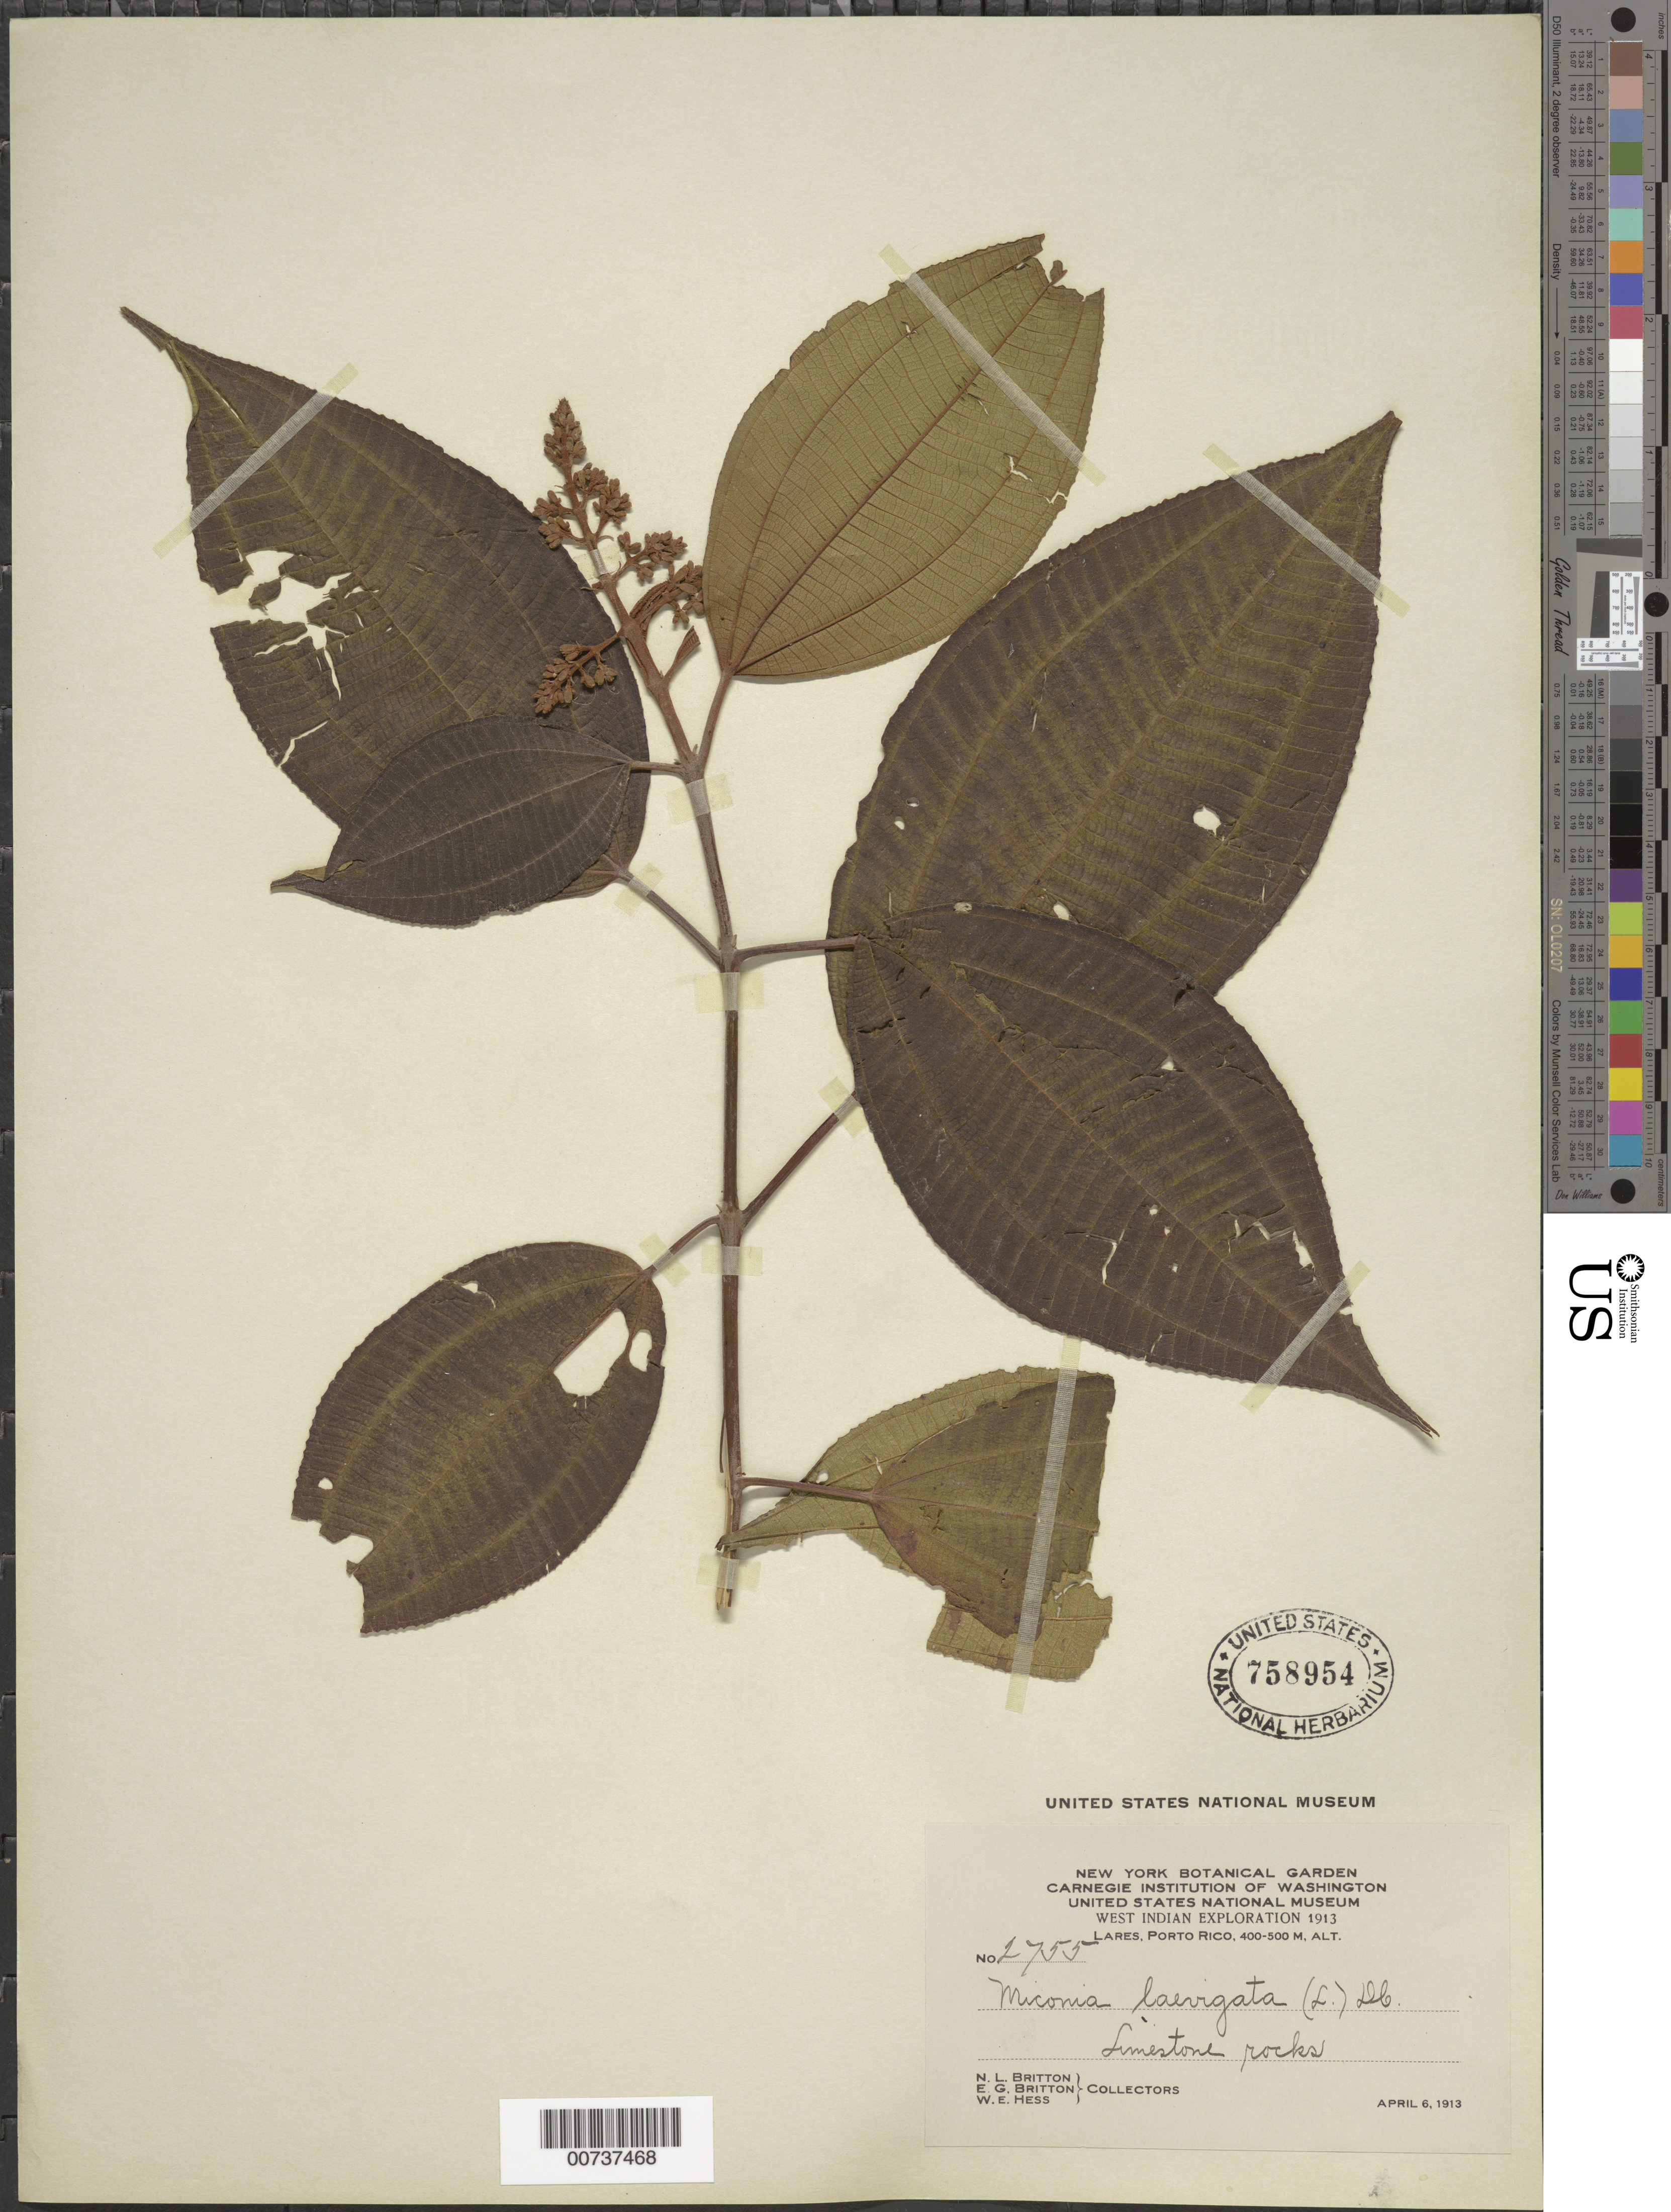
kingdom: Plantae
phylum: Tracheophyta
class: Magnoliopsida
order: Myrtales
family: Melastomataceae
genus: Miconia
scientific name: Miconia laevigata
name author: (L.) D. Don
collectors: N. Britton, E. G. Britton & W. Hess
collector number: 2755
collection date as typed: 06 Apr 1913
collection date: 1913-04-06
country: Puerto Rico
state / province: Lares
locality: Lares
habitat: Limestone rocks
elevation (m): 400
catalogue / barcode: US 758954